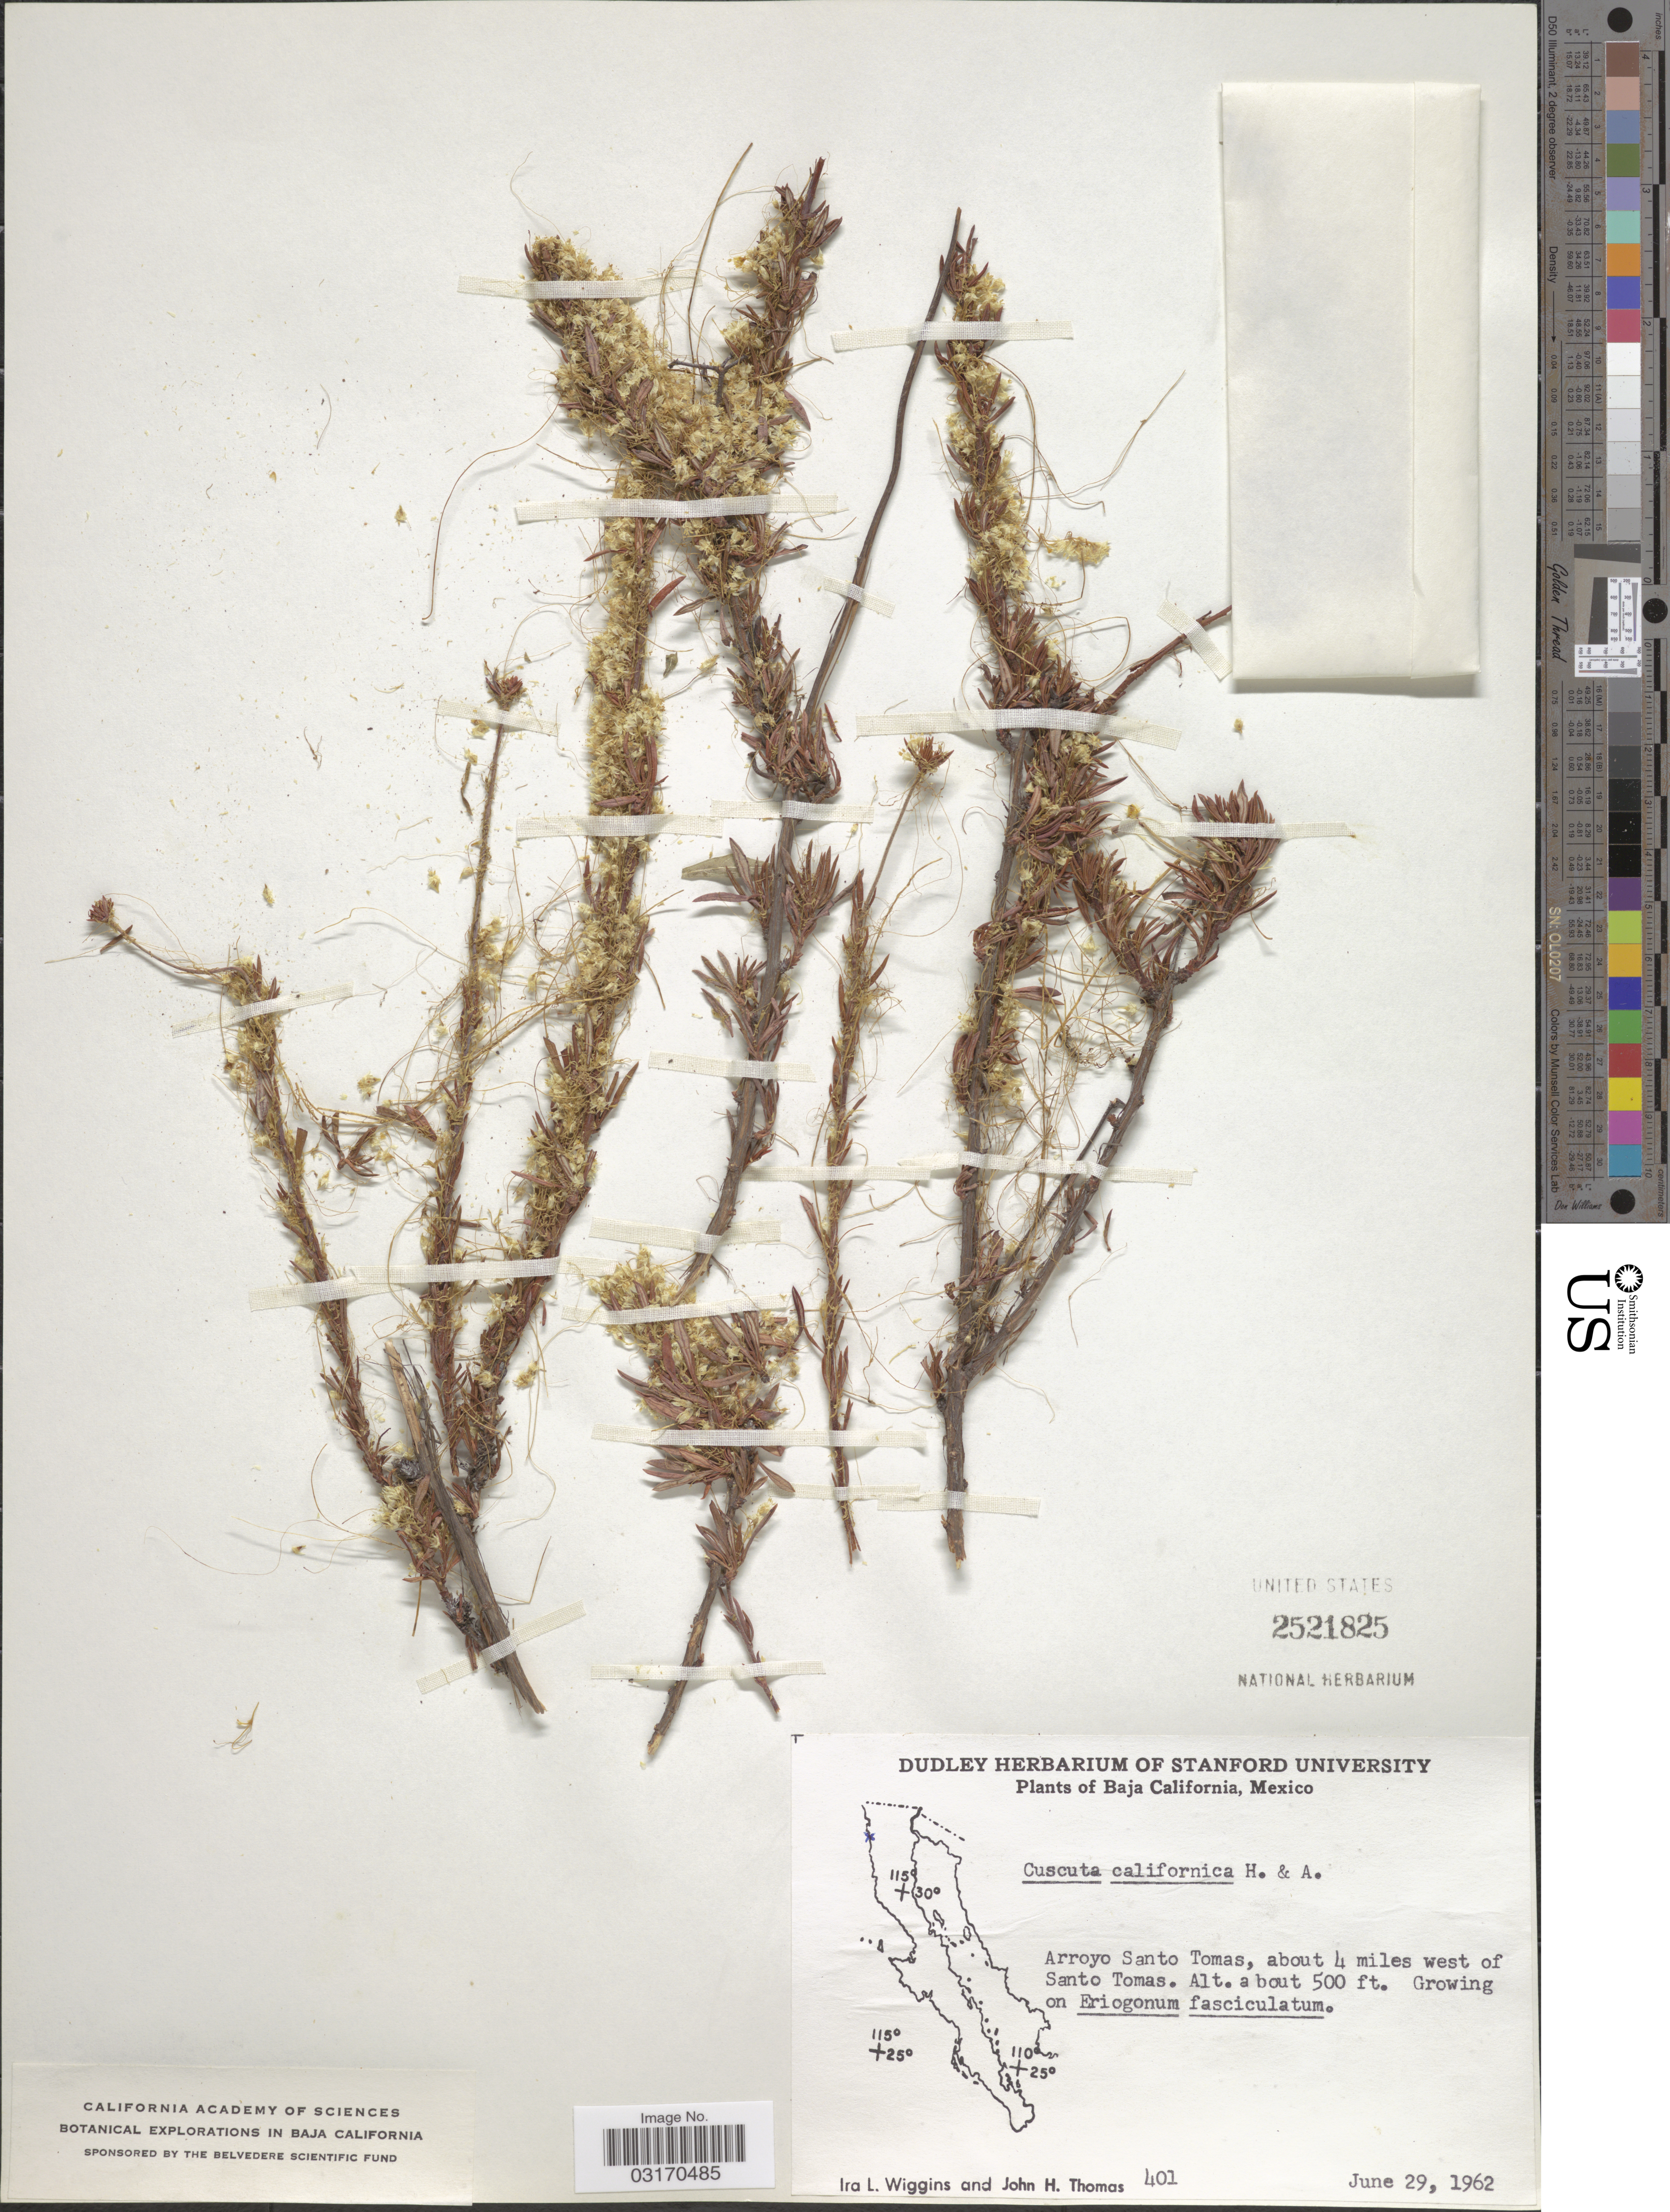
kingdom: Plantae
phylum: Tracheophyta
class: Magnoliopsida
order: Solanales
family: Convolvulaceae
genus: Cuscuta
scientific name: Cuscuta californica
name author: Hook. & Arn.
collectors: I. L. Wiggins & J. H. Thomas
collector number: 401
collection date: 1962-06-29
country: Mexico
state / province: Baja California Norte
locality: Arroyo Santo Tomas, about 4 miles west of Santo Tomas.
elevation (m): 152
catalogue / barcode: US 2521825